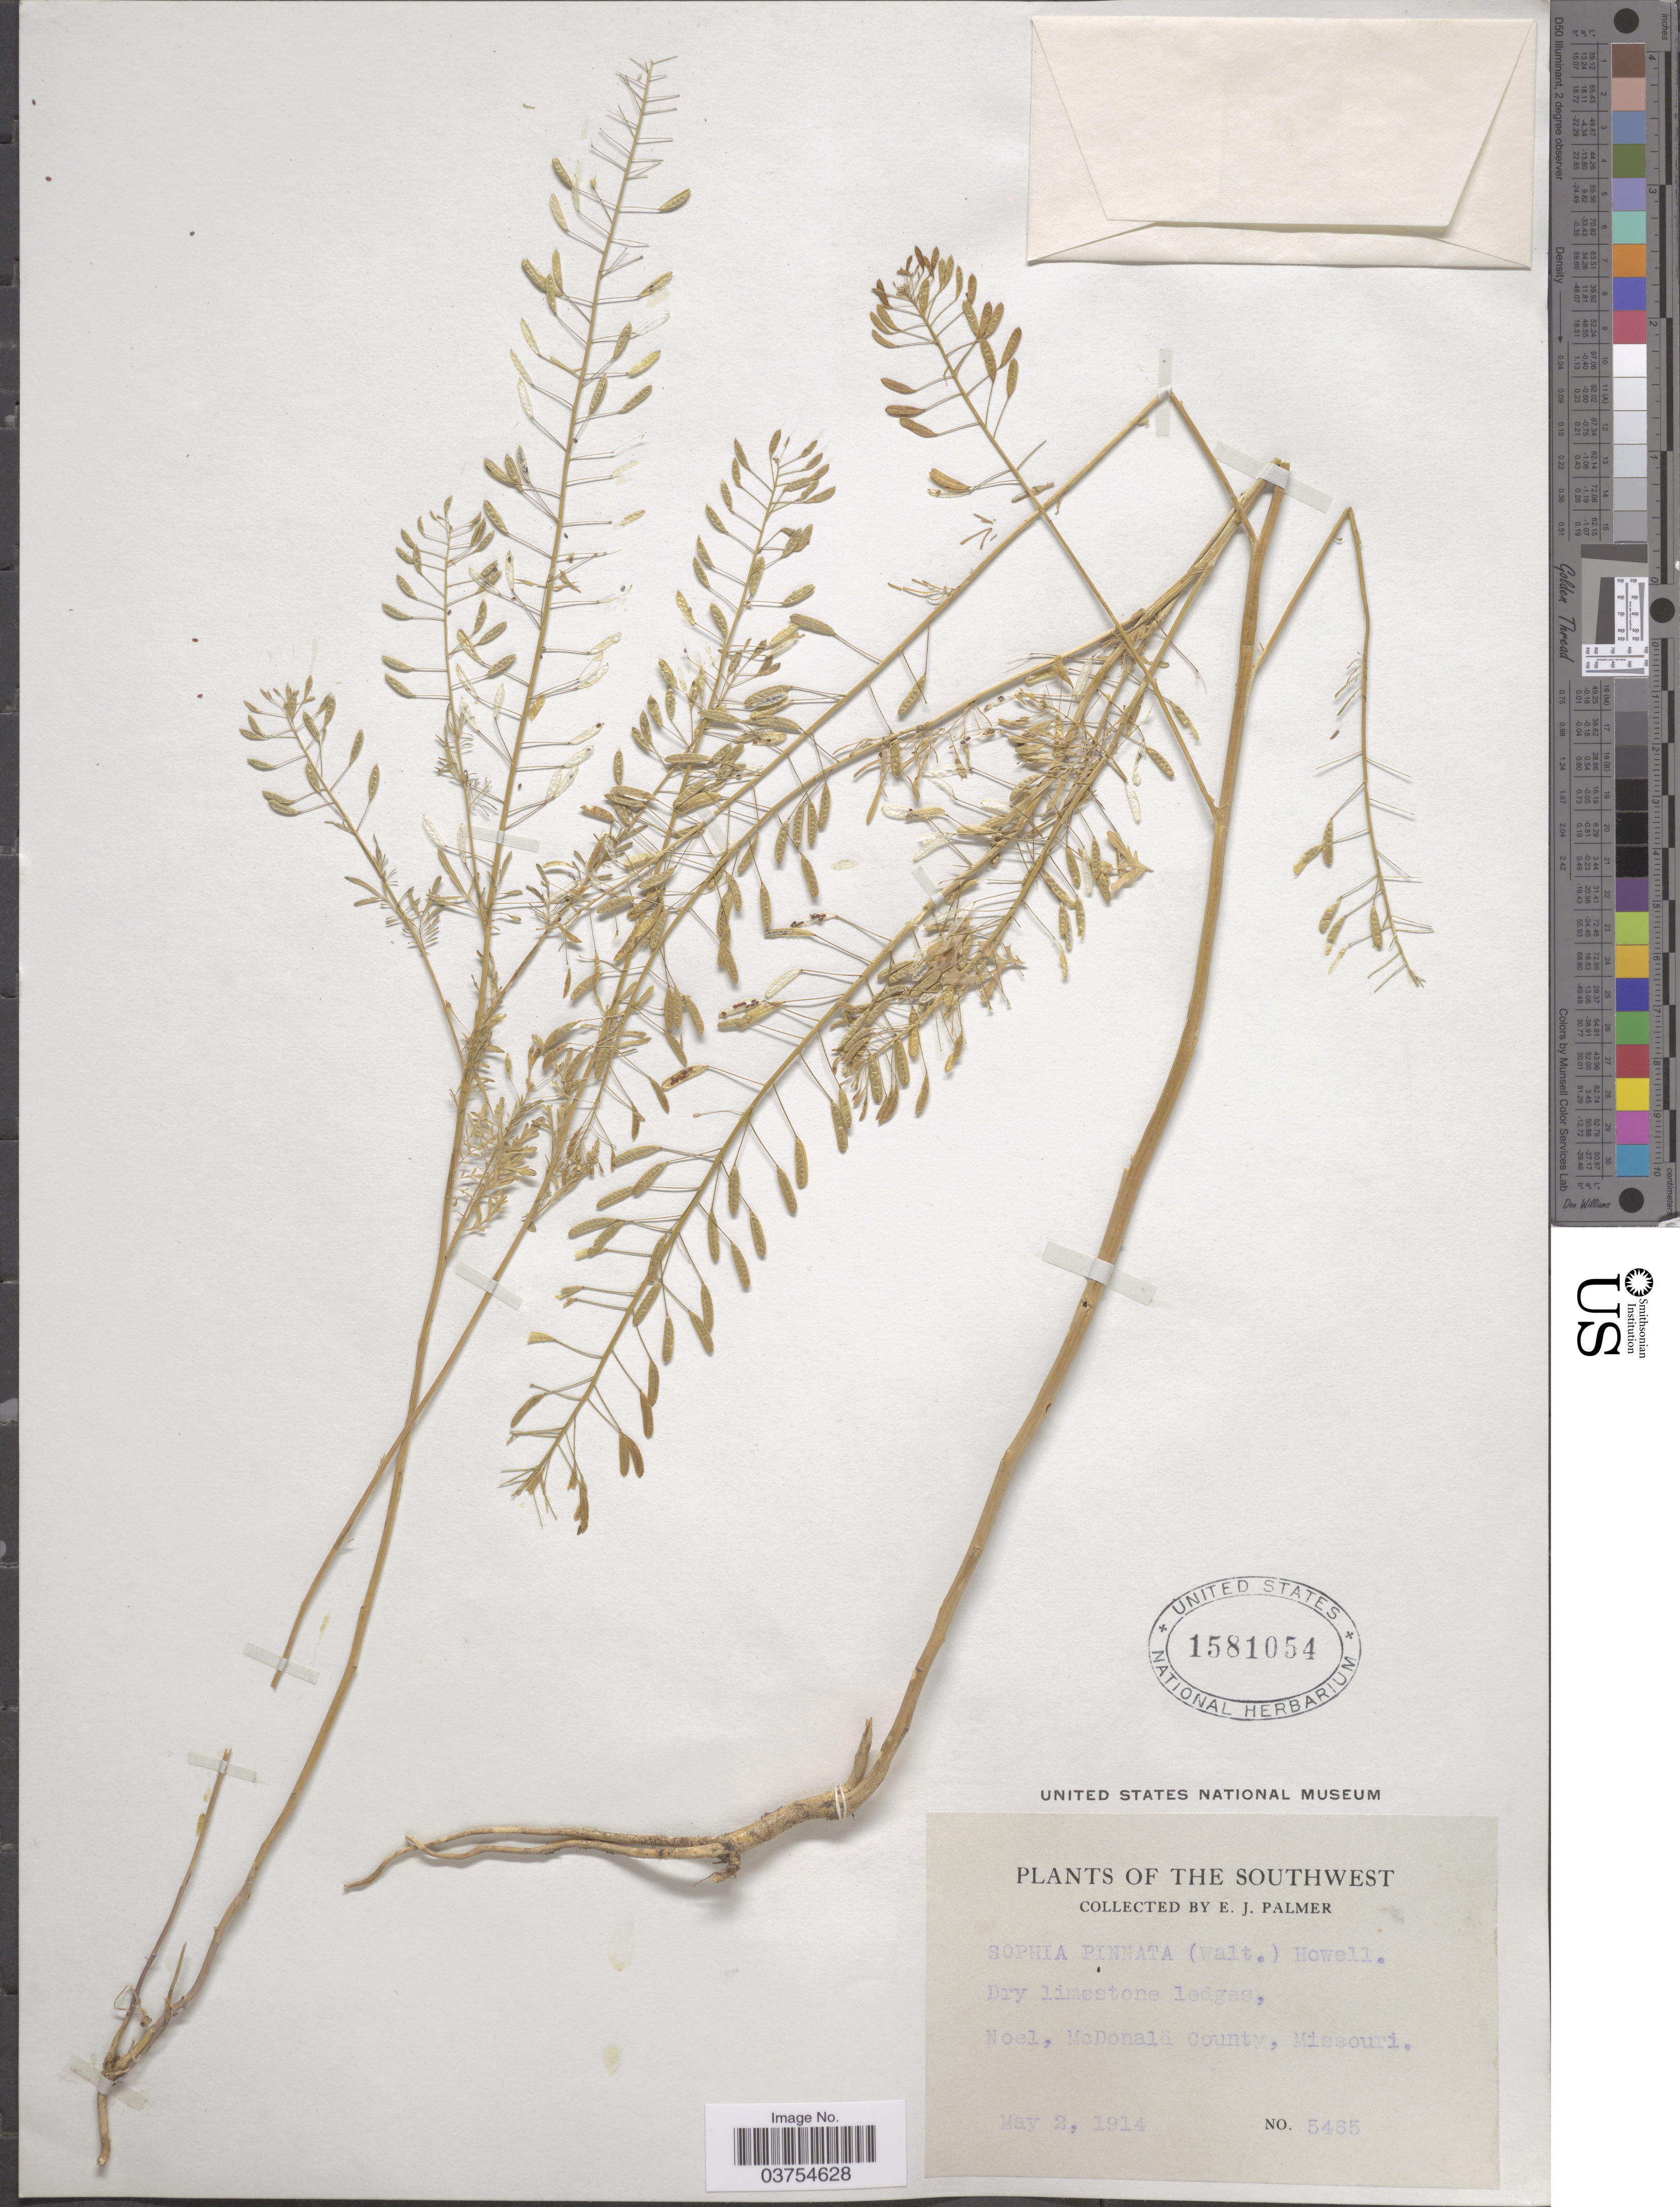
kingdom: Plantae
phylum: Tracheophyta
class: Magnoliopsida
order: Brassicales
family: Brassicaceae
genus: Descurainia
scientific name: Descurainia pinnata var. brachycarpa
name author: (Richardson) Fernald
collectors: E. J. Palmer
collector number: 5465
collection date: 1914-05-02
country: United States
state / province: Missouri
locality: The Southwest. Dry limestone ledges, Noel, McDonald County.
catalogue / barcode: US 1581054